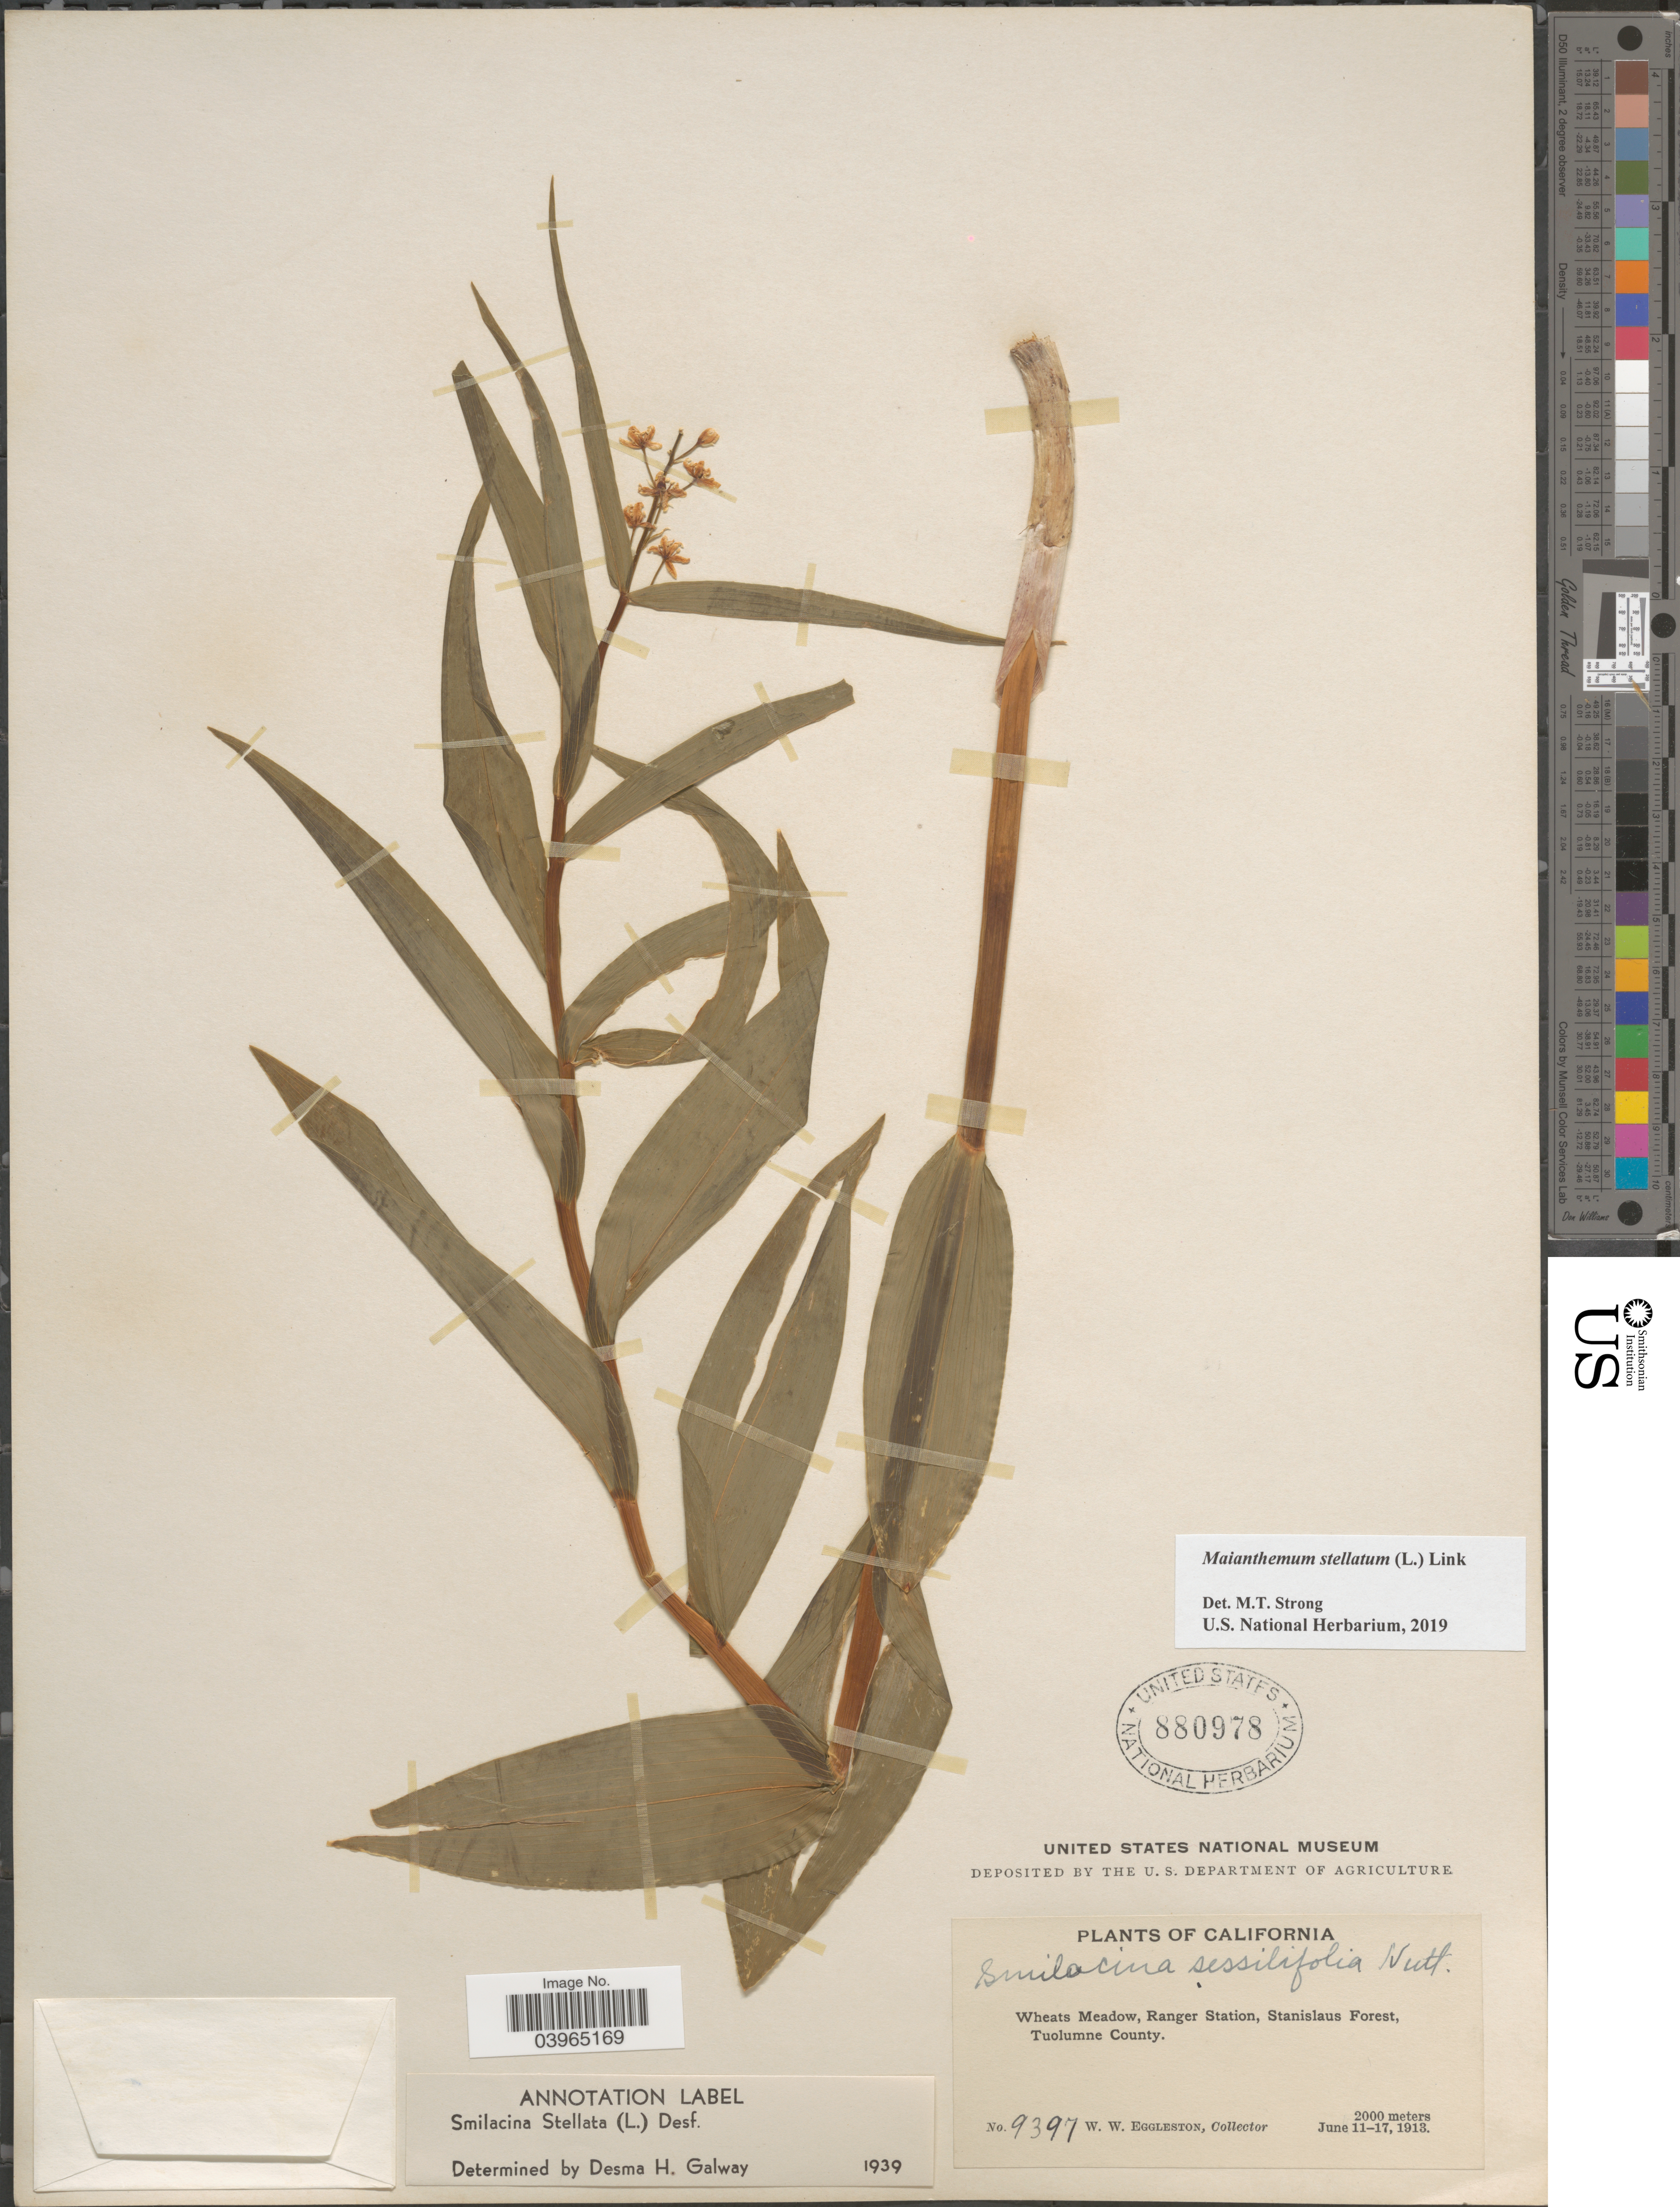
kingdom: Plantae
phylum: Tracheophyta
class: Liliopsida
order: Asparagales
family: Asparagaceae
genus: Maianthemum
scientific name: Maianthemum stellatum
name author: (L.) Link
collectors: W. W. Eggleston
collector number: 9397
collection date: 1913-06-11/1913-06-17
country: United States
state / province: California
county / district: Tuolumne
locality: Wheats Meadow, Ranger Station, Stanislaus Forest, Tuolumne County.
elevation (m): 2000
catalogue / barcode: US 880978